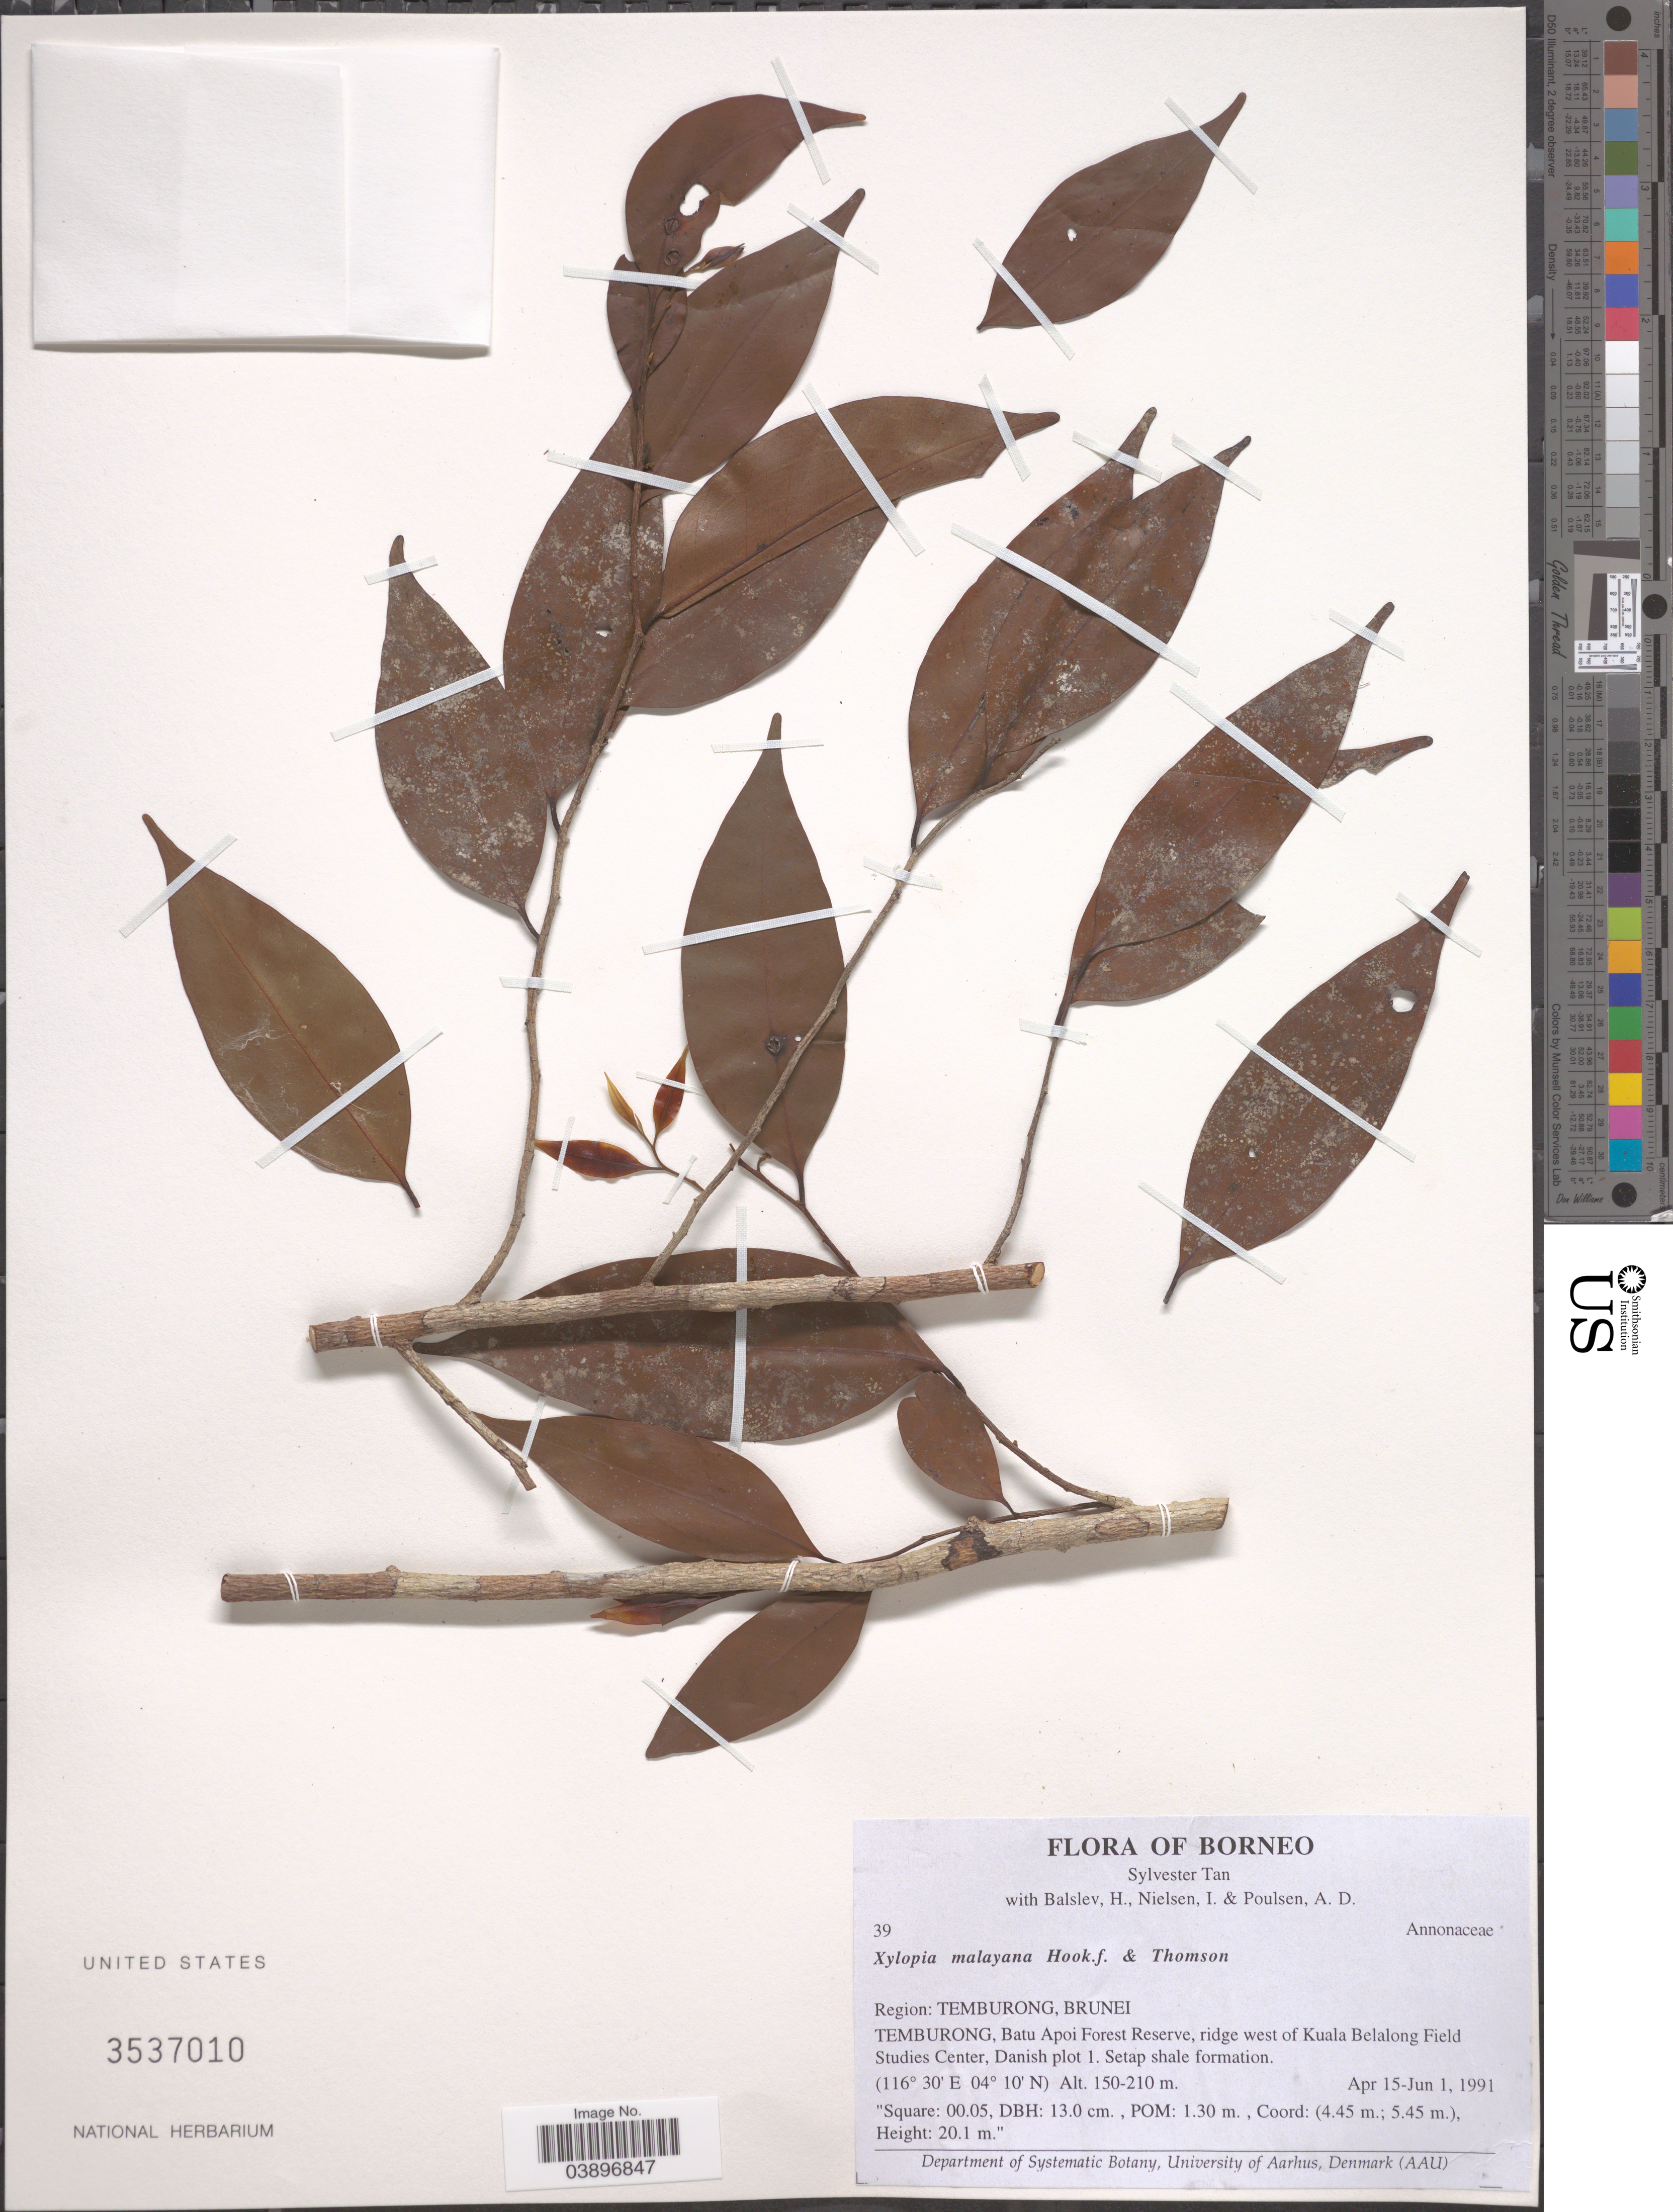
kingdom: Plantae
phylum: Tracheophyta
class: Magnoliopsida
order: Magnoliales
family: Annonaceae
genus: Xylopia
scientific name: Xylopia malayana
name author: Hook. f. & Thomson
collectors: S. Tan, H. Balslev, I. Nielsen & A. D. Poulsen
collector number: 39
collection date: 1991-04-15/1991-06-01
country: Brunei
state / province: Temburong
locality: Borneo. Region: Temburong, Brunei. Batu Apoi Forest Reserve, ridge west of Kuala Belalong Field Studies Center, Danish plot 1.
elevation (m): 150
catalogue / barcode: US 3537010